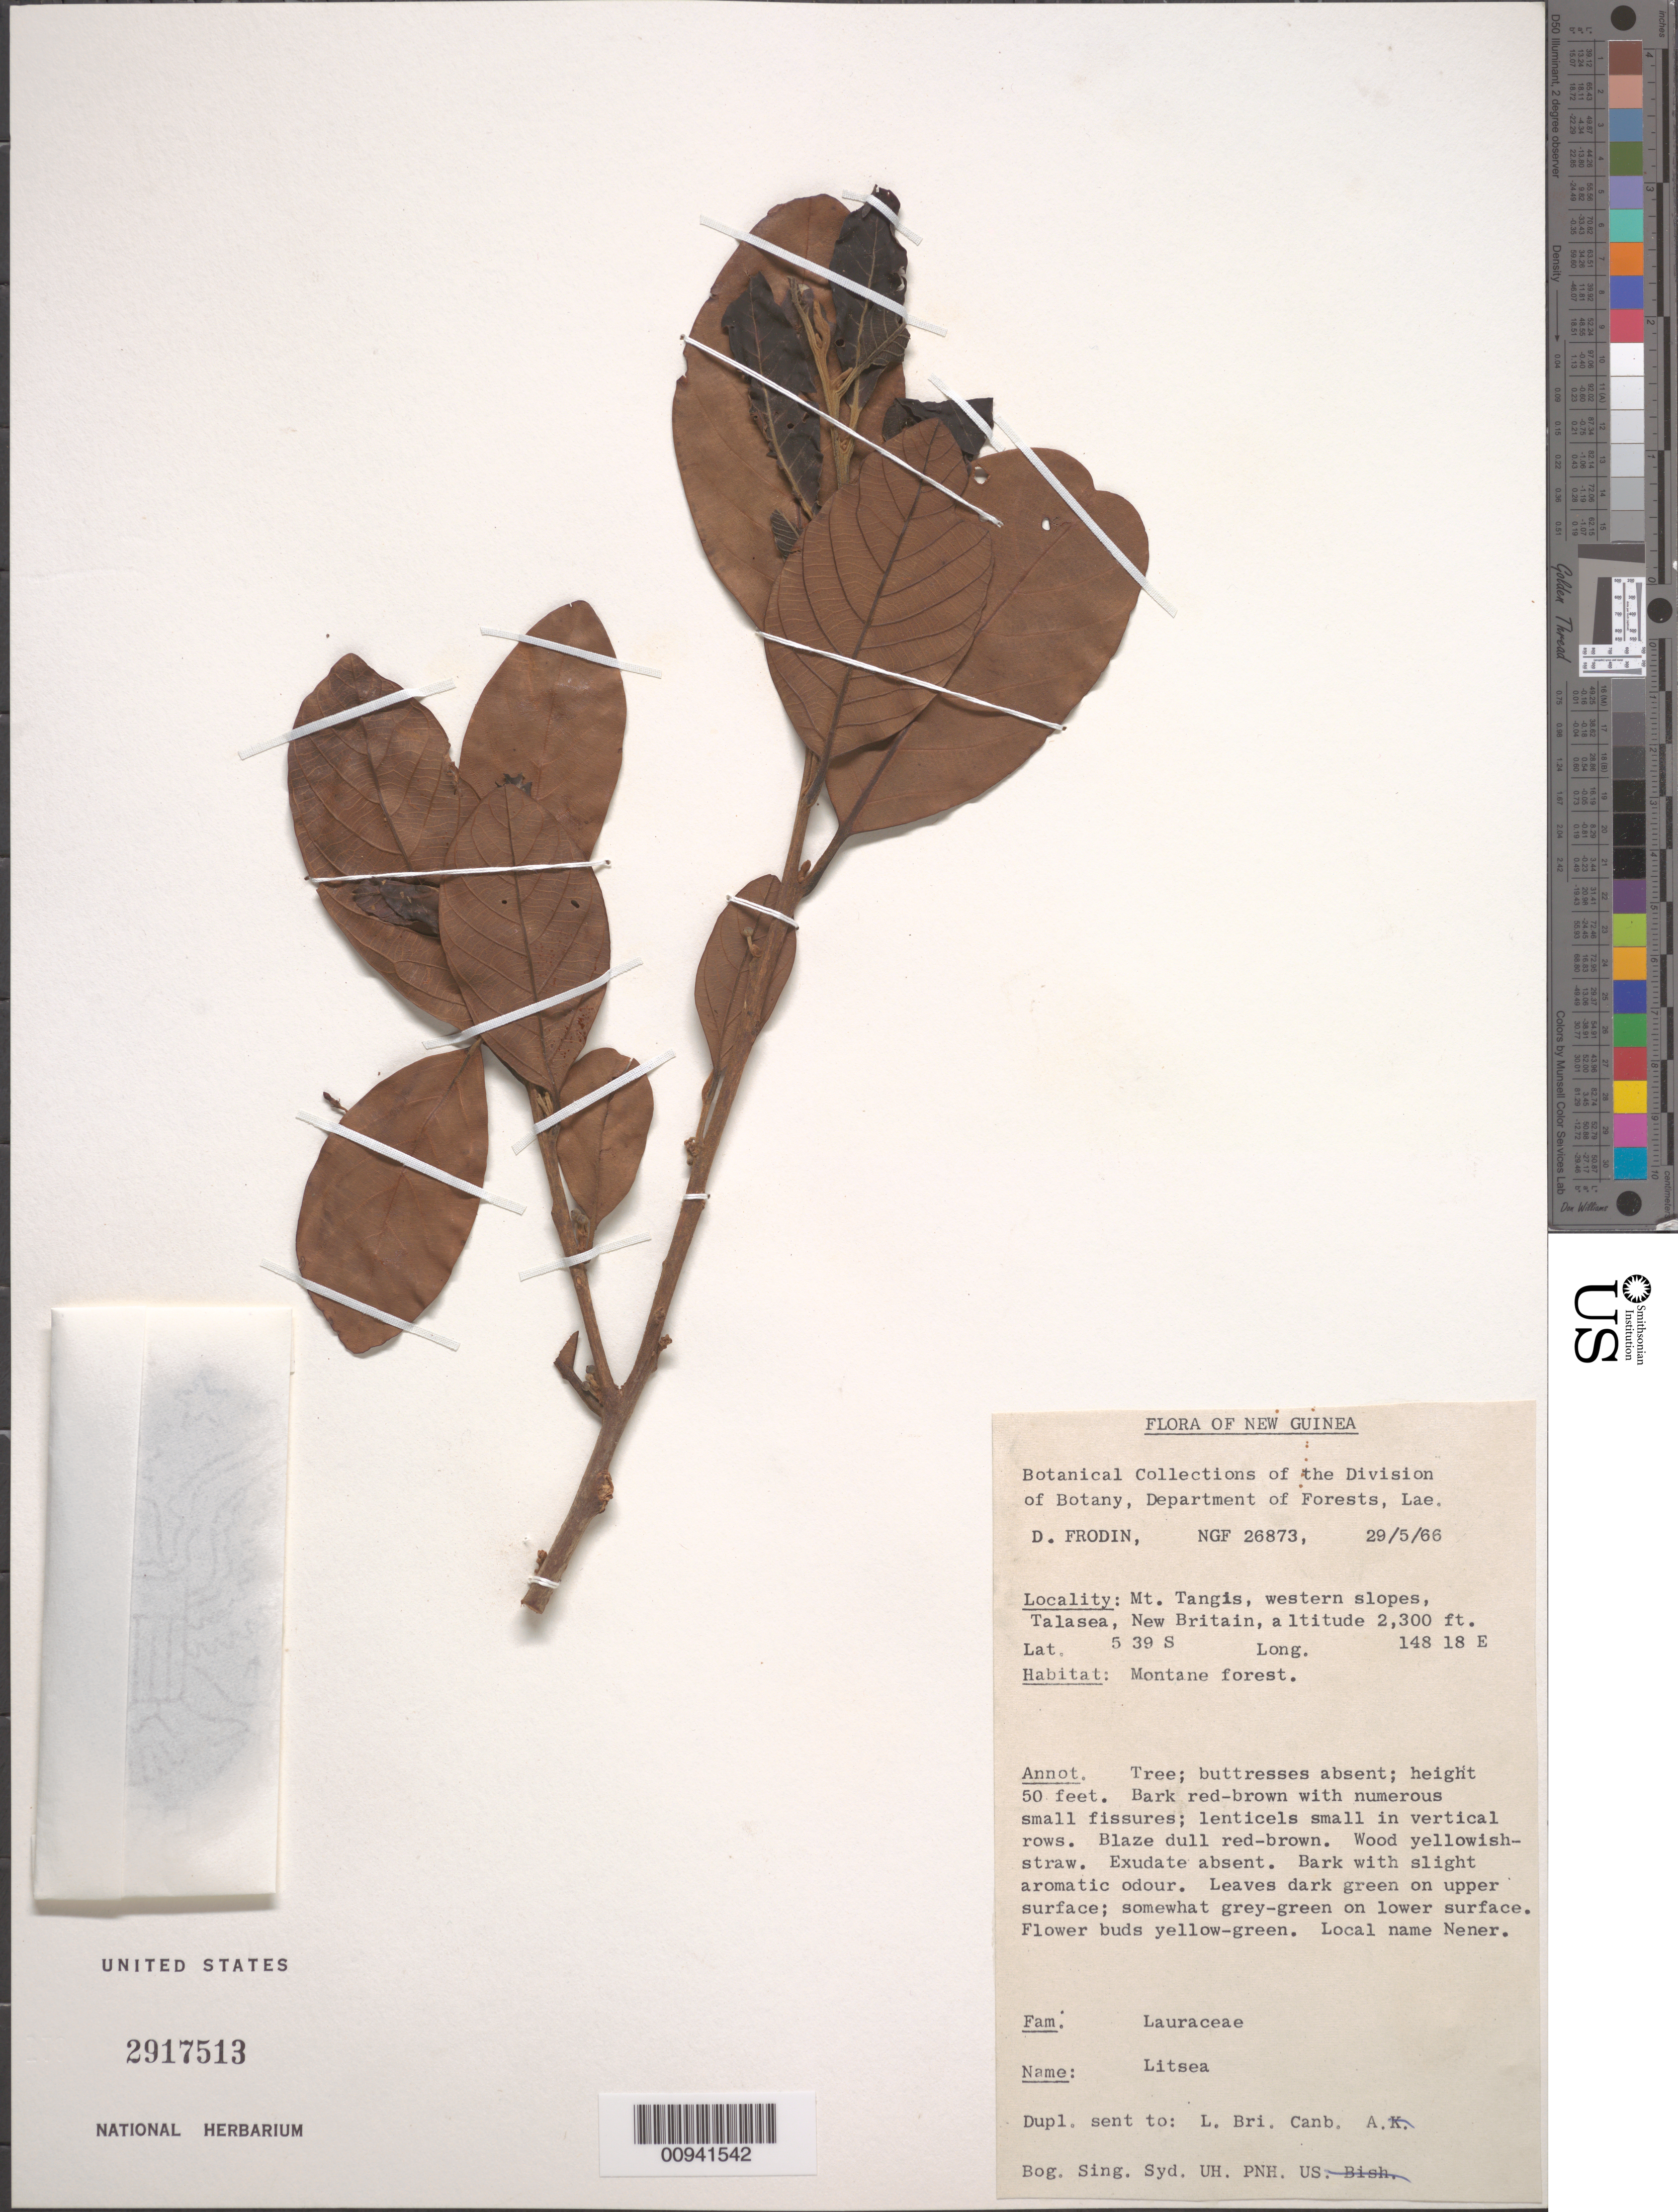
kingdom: Plantae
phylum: Tracheophyta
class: Magnoliopsida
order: Laurales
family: Lauraceae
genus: Litsea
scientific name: Litsea sp.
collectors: D. G. Frodin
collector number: NGF 26873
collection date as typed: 29 May 1966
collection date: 1966-05-29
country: Papua New Guinea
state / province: West New Britain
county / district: Talasea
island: New Britain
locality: Mt. Tangis, western slopes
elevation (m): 701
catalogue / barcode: US 2917513